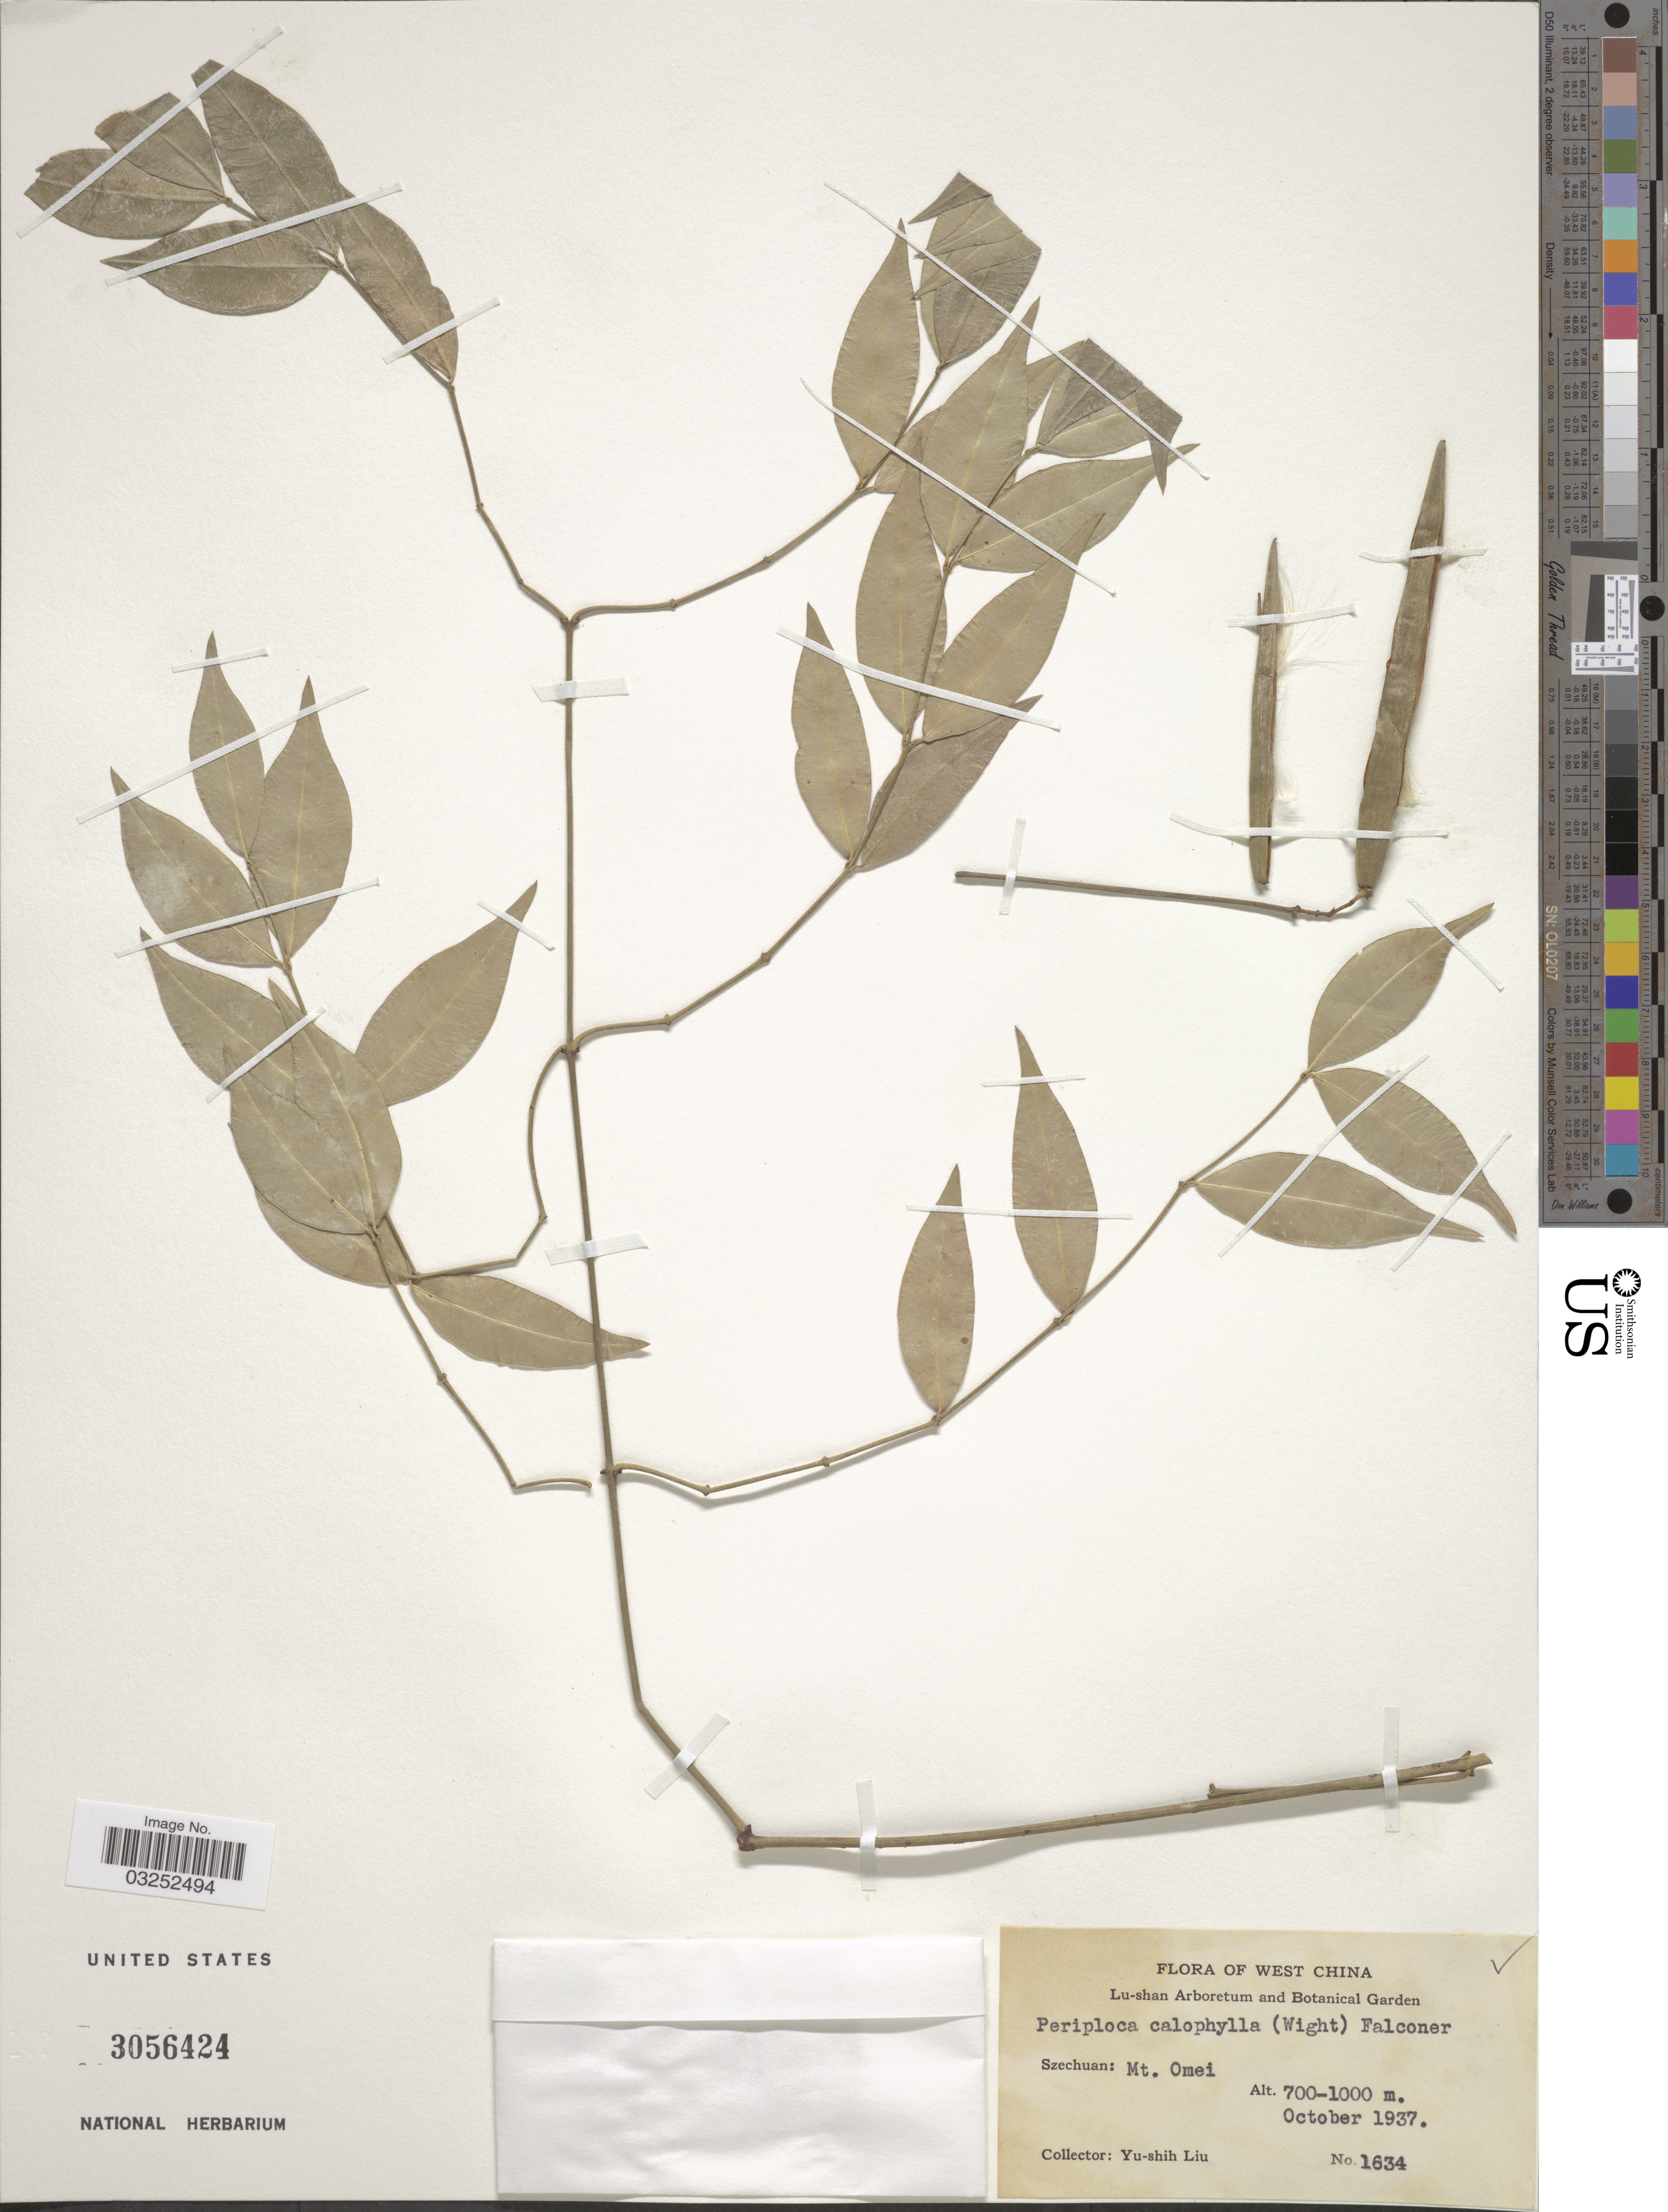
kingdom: Plantae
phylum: Tracheophyta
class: Magnoliopsida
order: Gentianales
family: Apocynaceae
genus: Periploca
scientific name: Periploca calophylla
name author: Rich. & Quart.-Dill.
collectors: Y.-S. Liu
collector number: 1634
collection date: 1937-10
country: China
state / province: Sichuan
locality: Szechuan: Mt. Omei.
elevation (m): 700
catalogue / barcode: US 3056424